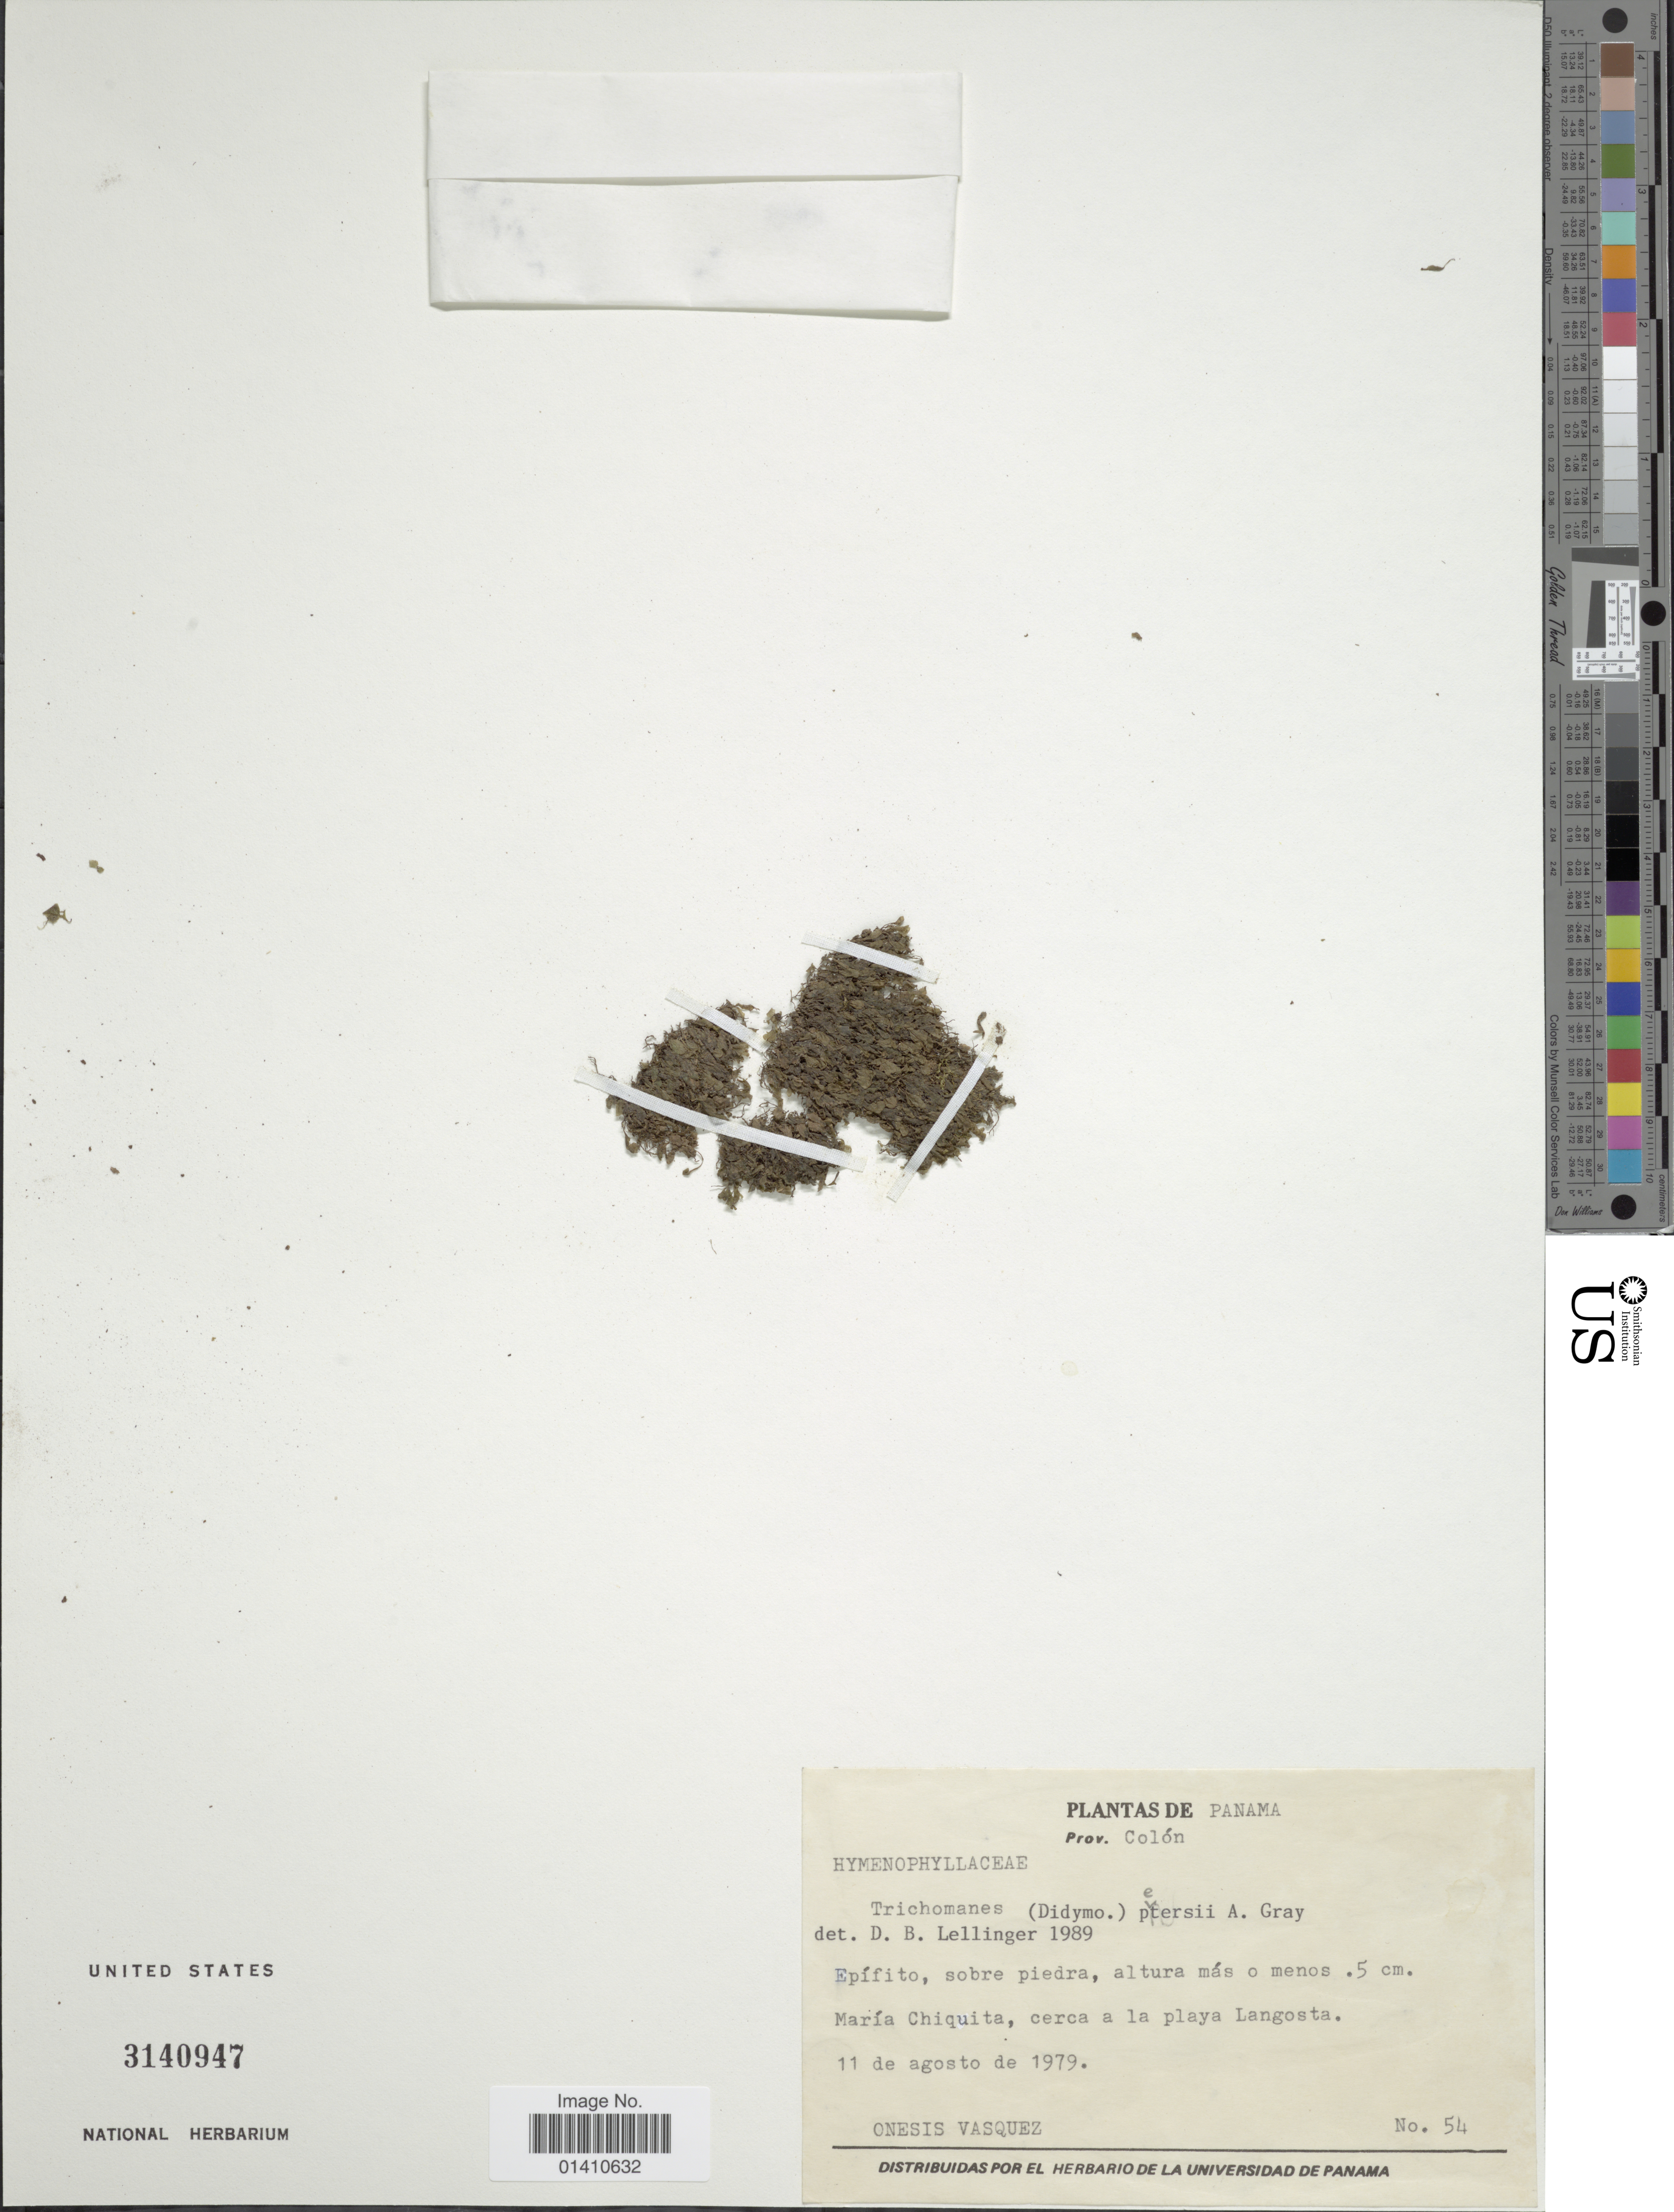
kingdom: Plantae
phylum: Tracheophyta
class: Polypodiopsida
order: Hymenophyllales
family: Hymenophyllaceae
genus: Didymoglossum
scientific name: Didymoglossum petersii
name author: (A. Gray) Copel.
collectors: O. Vásquez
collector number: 54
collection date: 1979-08-11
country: Panama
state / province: Colón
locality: Epipfito, sobre piedra, altura mas o menos. Maria Cghiquita, cerca a la playa Langosta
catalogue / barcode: US 3140947